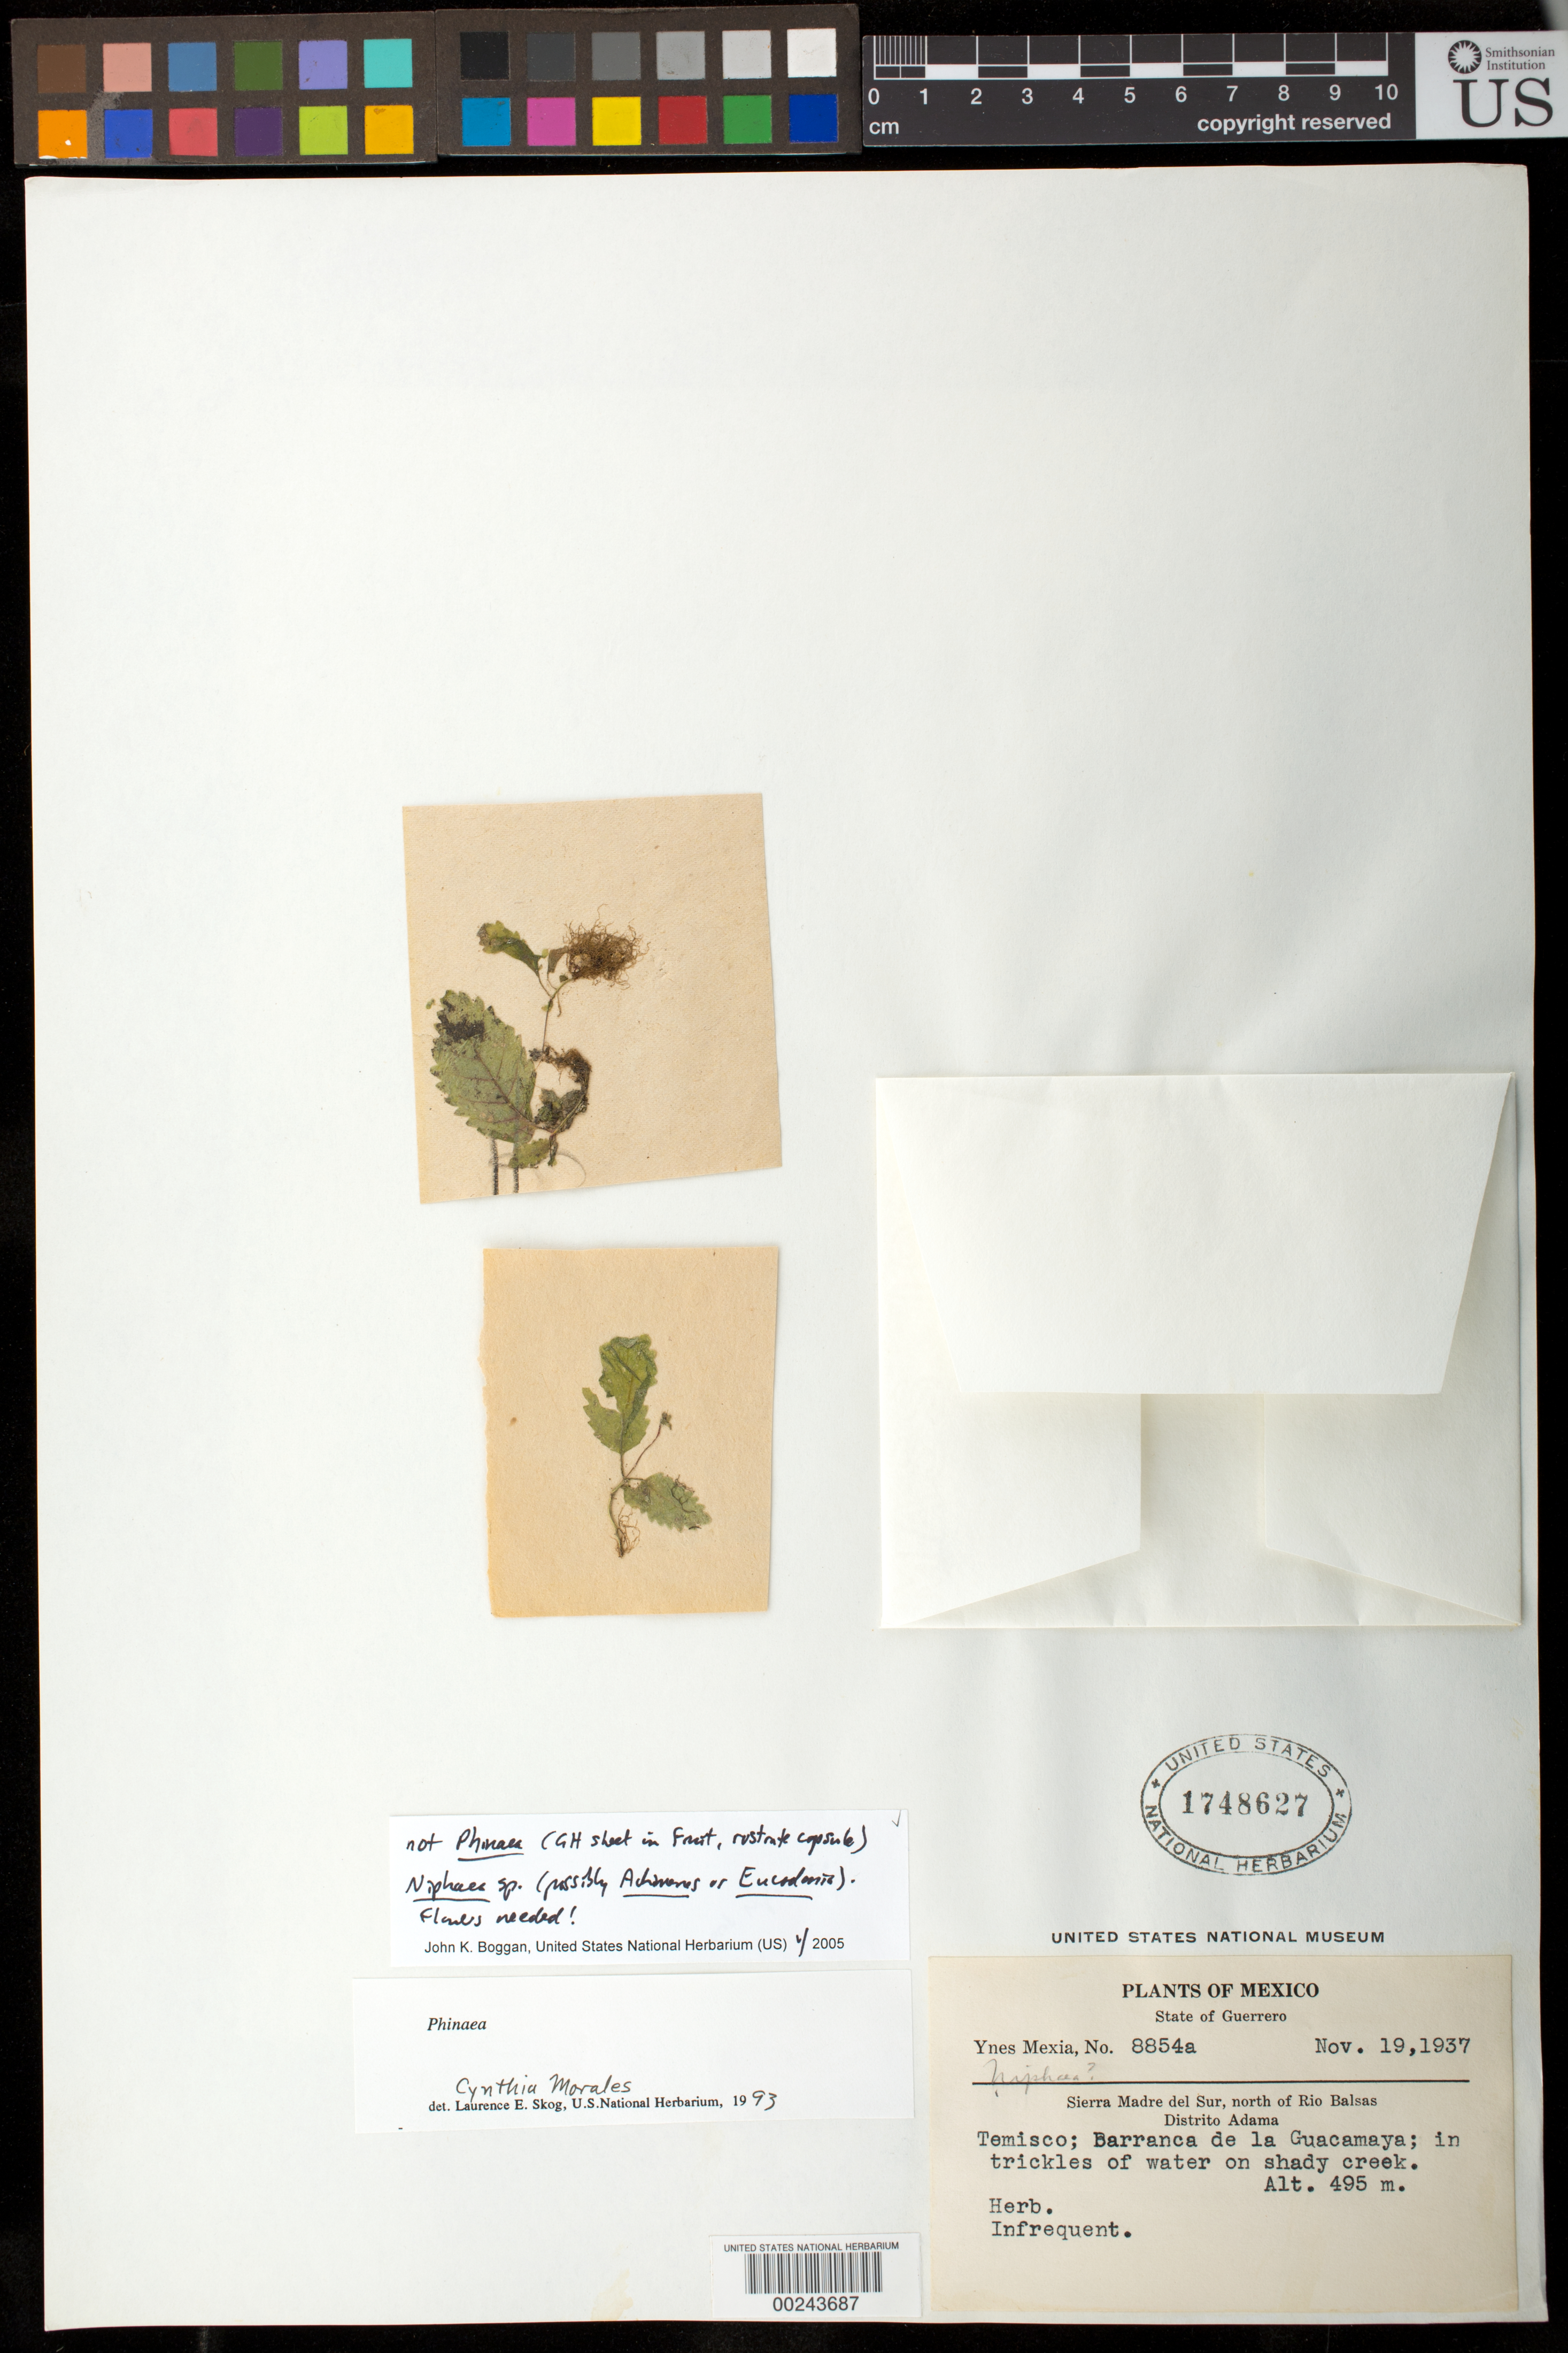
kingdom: Plantae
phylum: Tracheophyta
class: Magnoliopsida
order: Lamiales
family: Gesneriaceae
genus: Niphaea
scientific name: Niphaea sp.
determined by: Boggan, J. K., (US), NMNH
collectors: Y. Mexia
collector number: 8854 a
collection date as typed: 19 Nov 1937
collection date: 1937-11-19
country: Mexico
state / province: Guerrero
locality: Sierra Madre del Sur, N of Rio Balsas, Dist. Adama, Temisco, Barranca de La Guacamaya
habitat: In trickles of water on shady creek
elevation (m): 495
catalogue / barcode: US 1748627